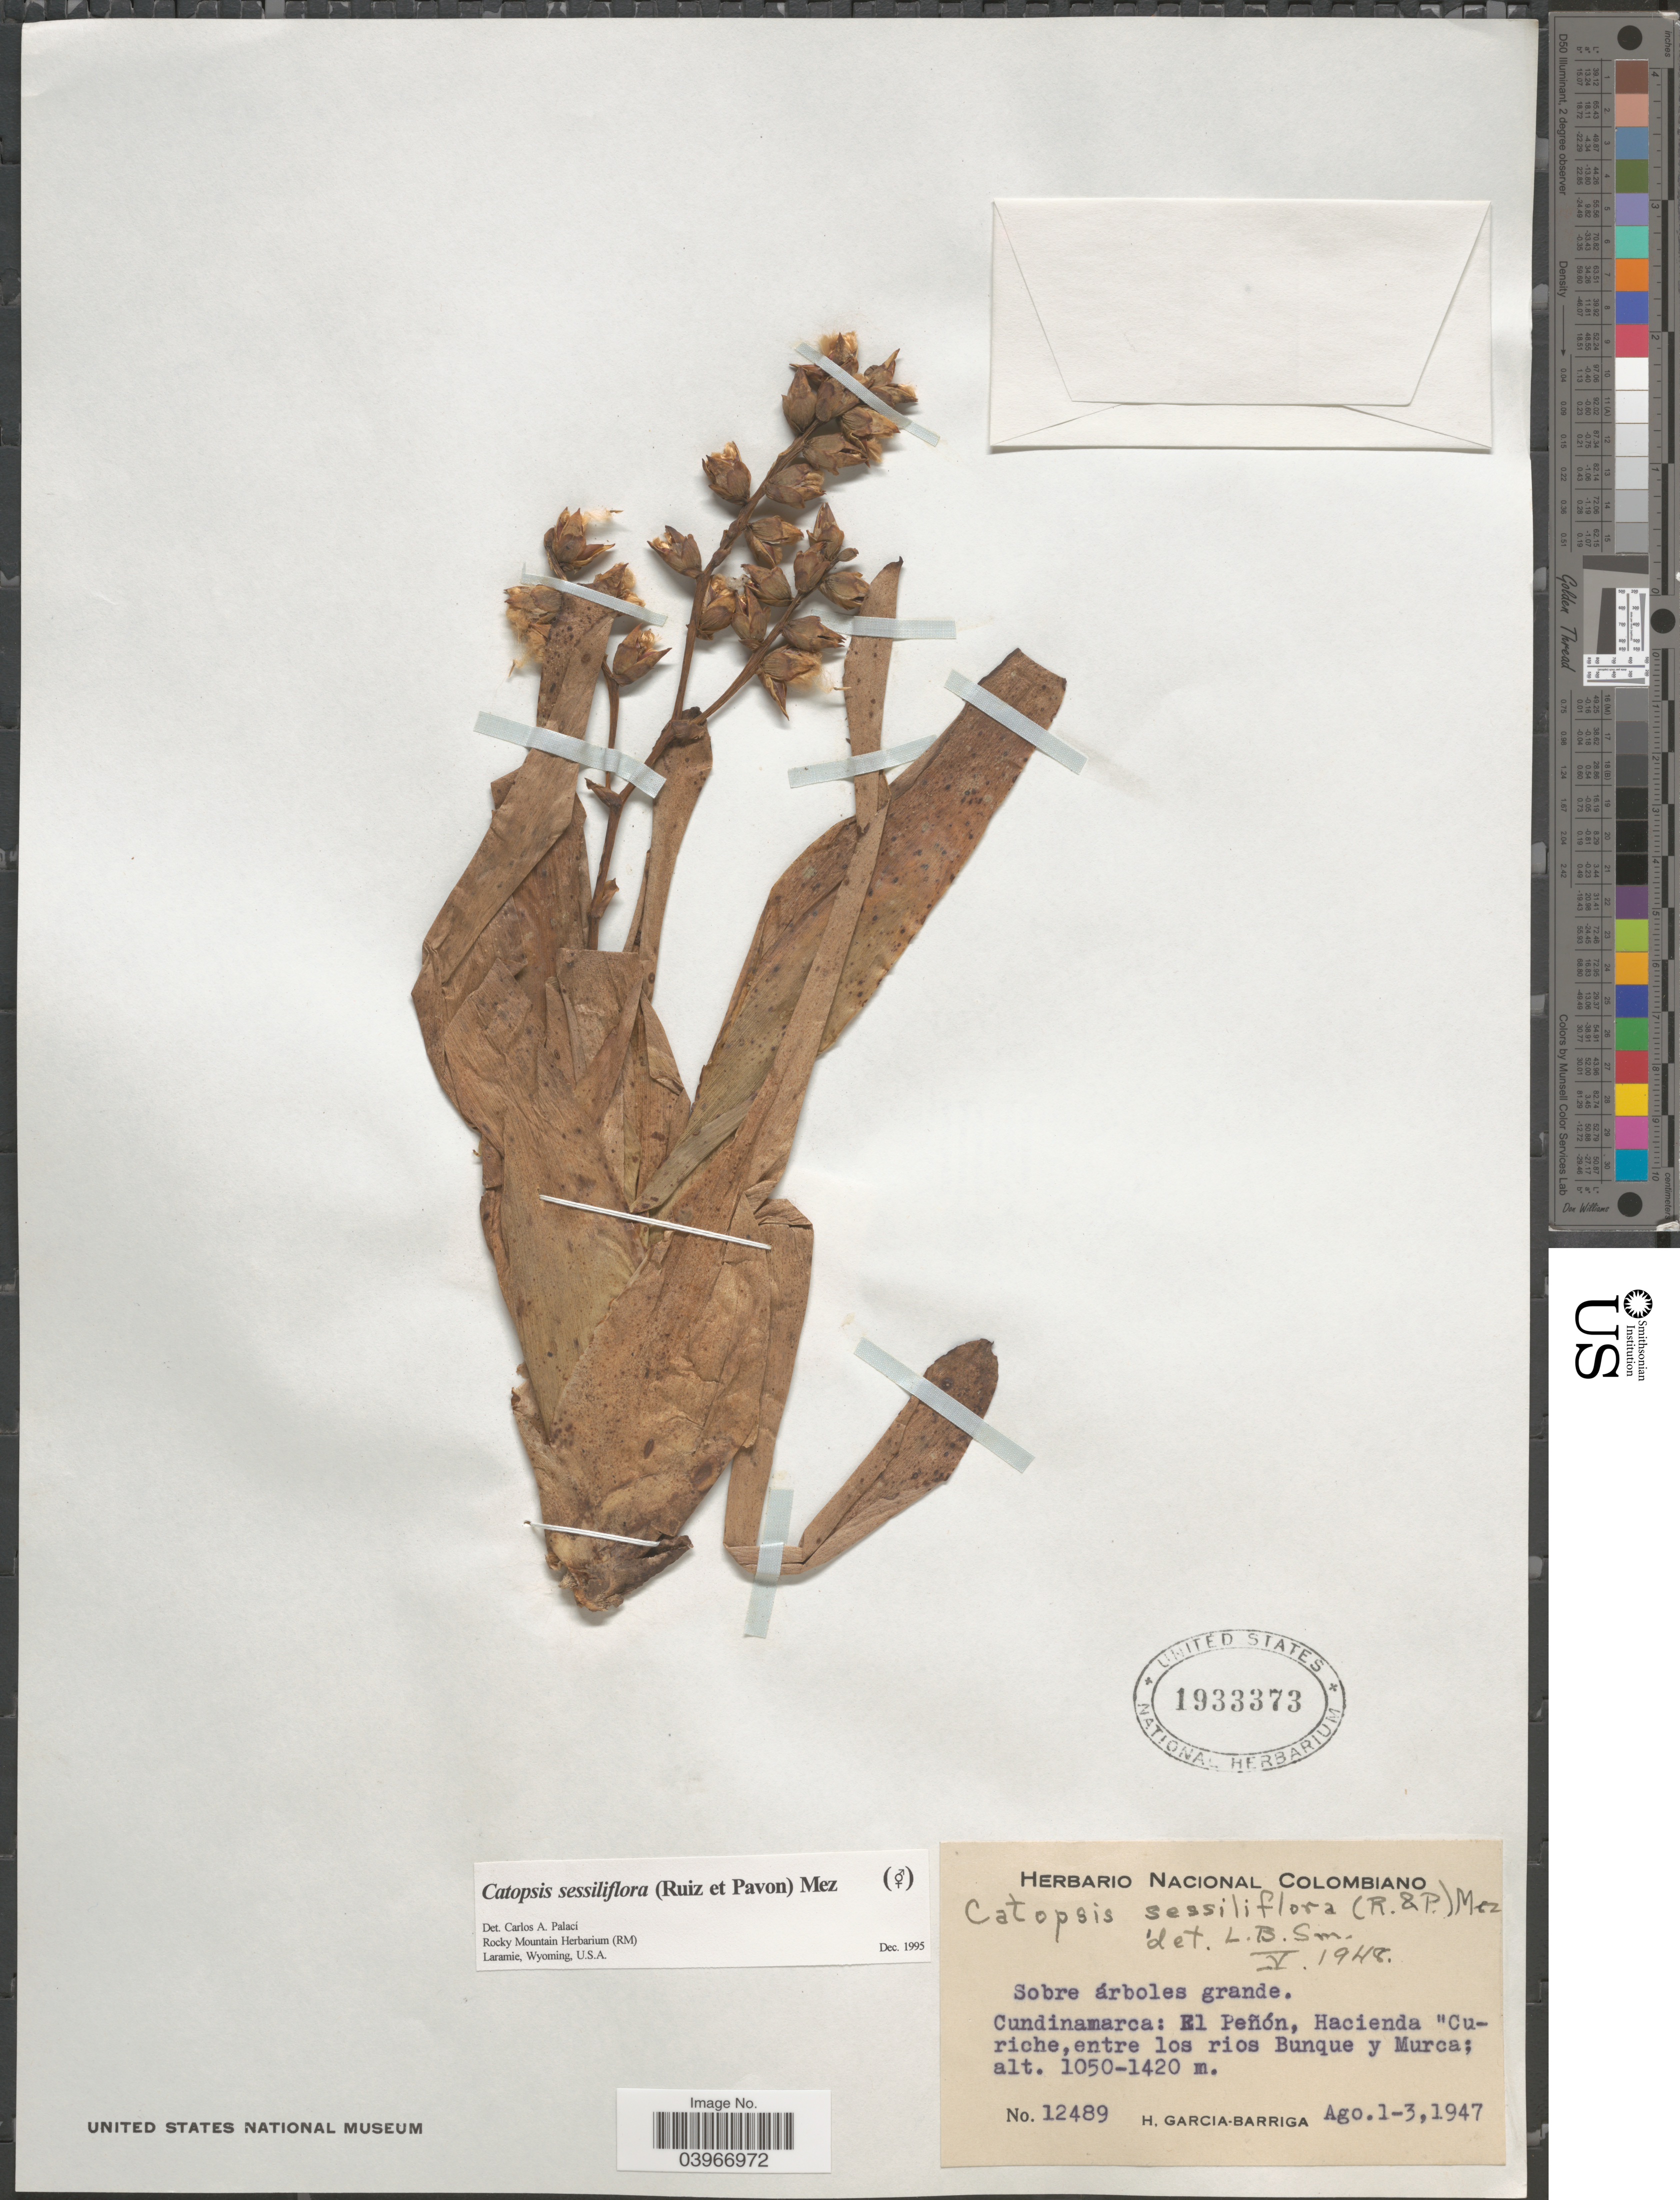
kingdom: Plantae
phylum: Tracheophyta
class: Liliopsida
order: Poales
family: Bromeliaceae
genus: Catopsis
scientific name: Catopsis sessiliflora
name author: (Ruiz & Pav.) Mez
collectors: H. García Barriga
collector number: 12489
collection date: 1947-08-01/1947-08-03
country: Colombia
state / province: Cundinamarca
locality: El Peñón, Hacienda Curiche, entre los rios Bunque y Murca.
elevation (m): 1050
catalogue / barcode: US 1933373